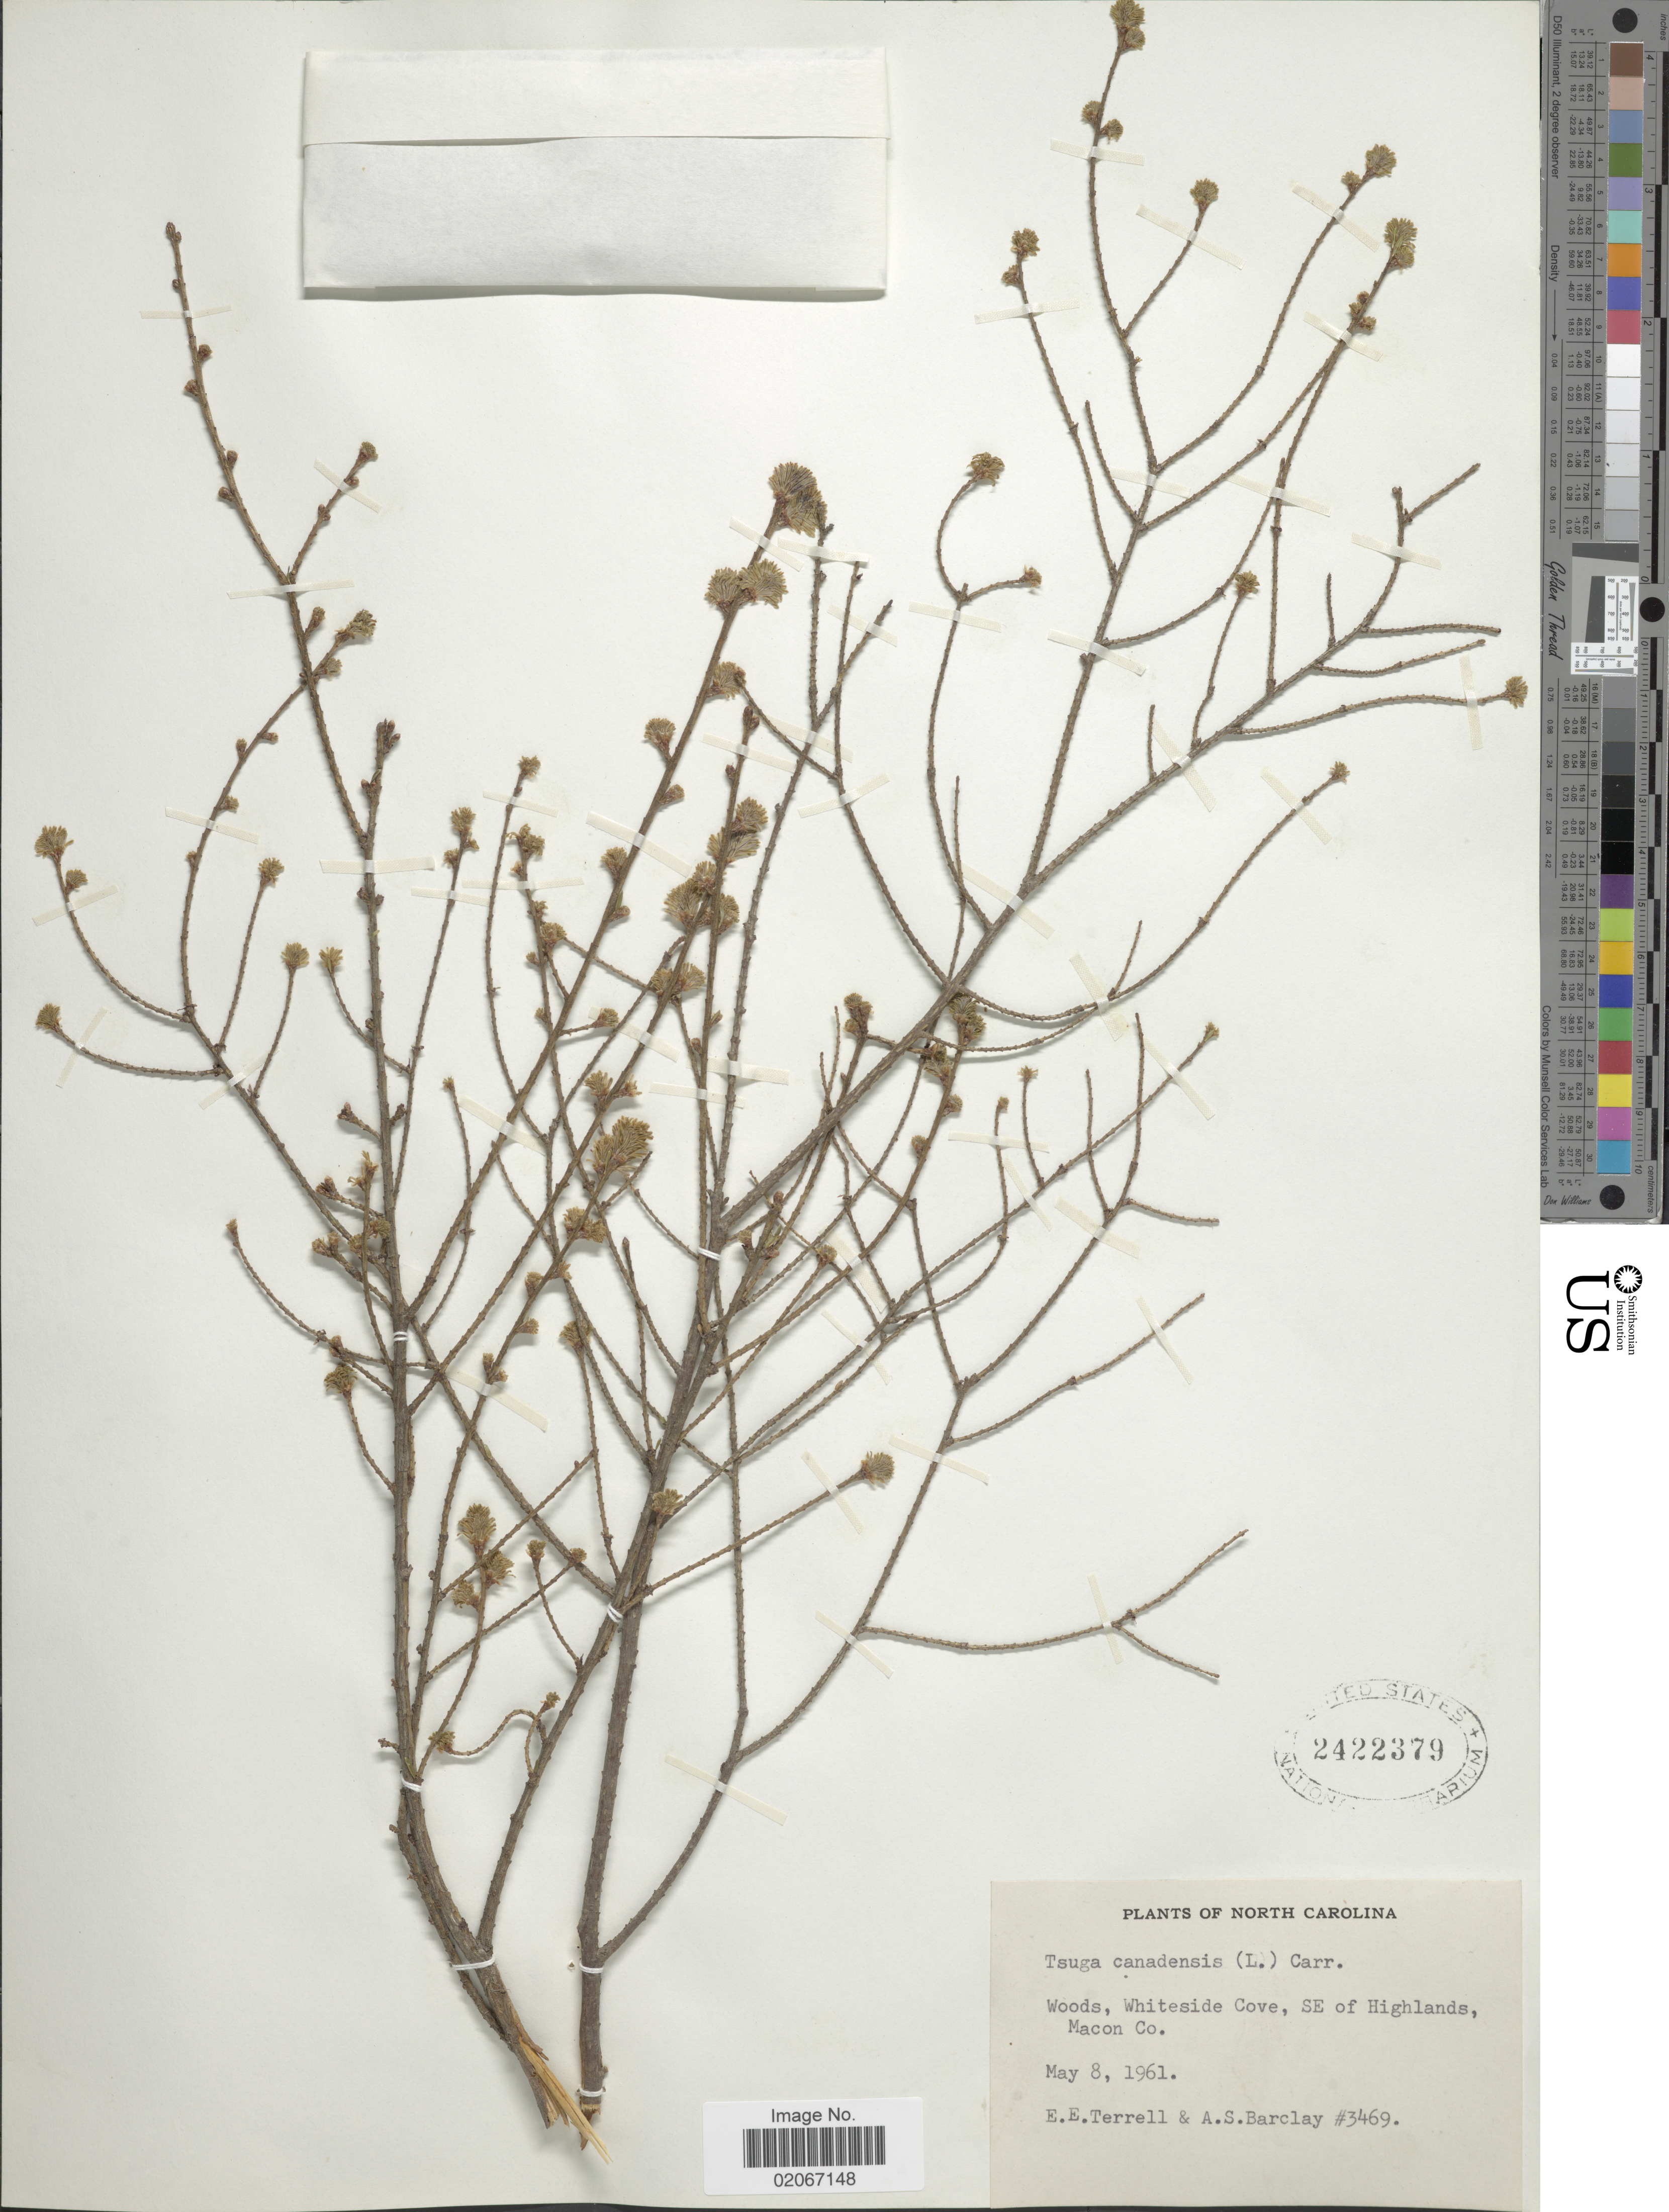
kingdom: Plantae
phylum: Tracheophyta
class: Pinopsida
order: Pinales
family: Pinaceae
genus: Tsuga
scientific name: Tsuga canadensis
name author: (L.) Carrière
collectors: E. E. Terrell & A. S. Barclay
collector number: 3469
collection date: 1961-05-08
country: United States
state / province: North Carolina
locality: Whiteside Cove, SE of Highlands, Macon Co.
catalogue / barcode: US 2422379